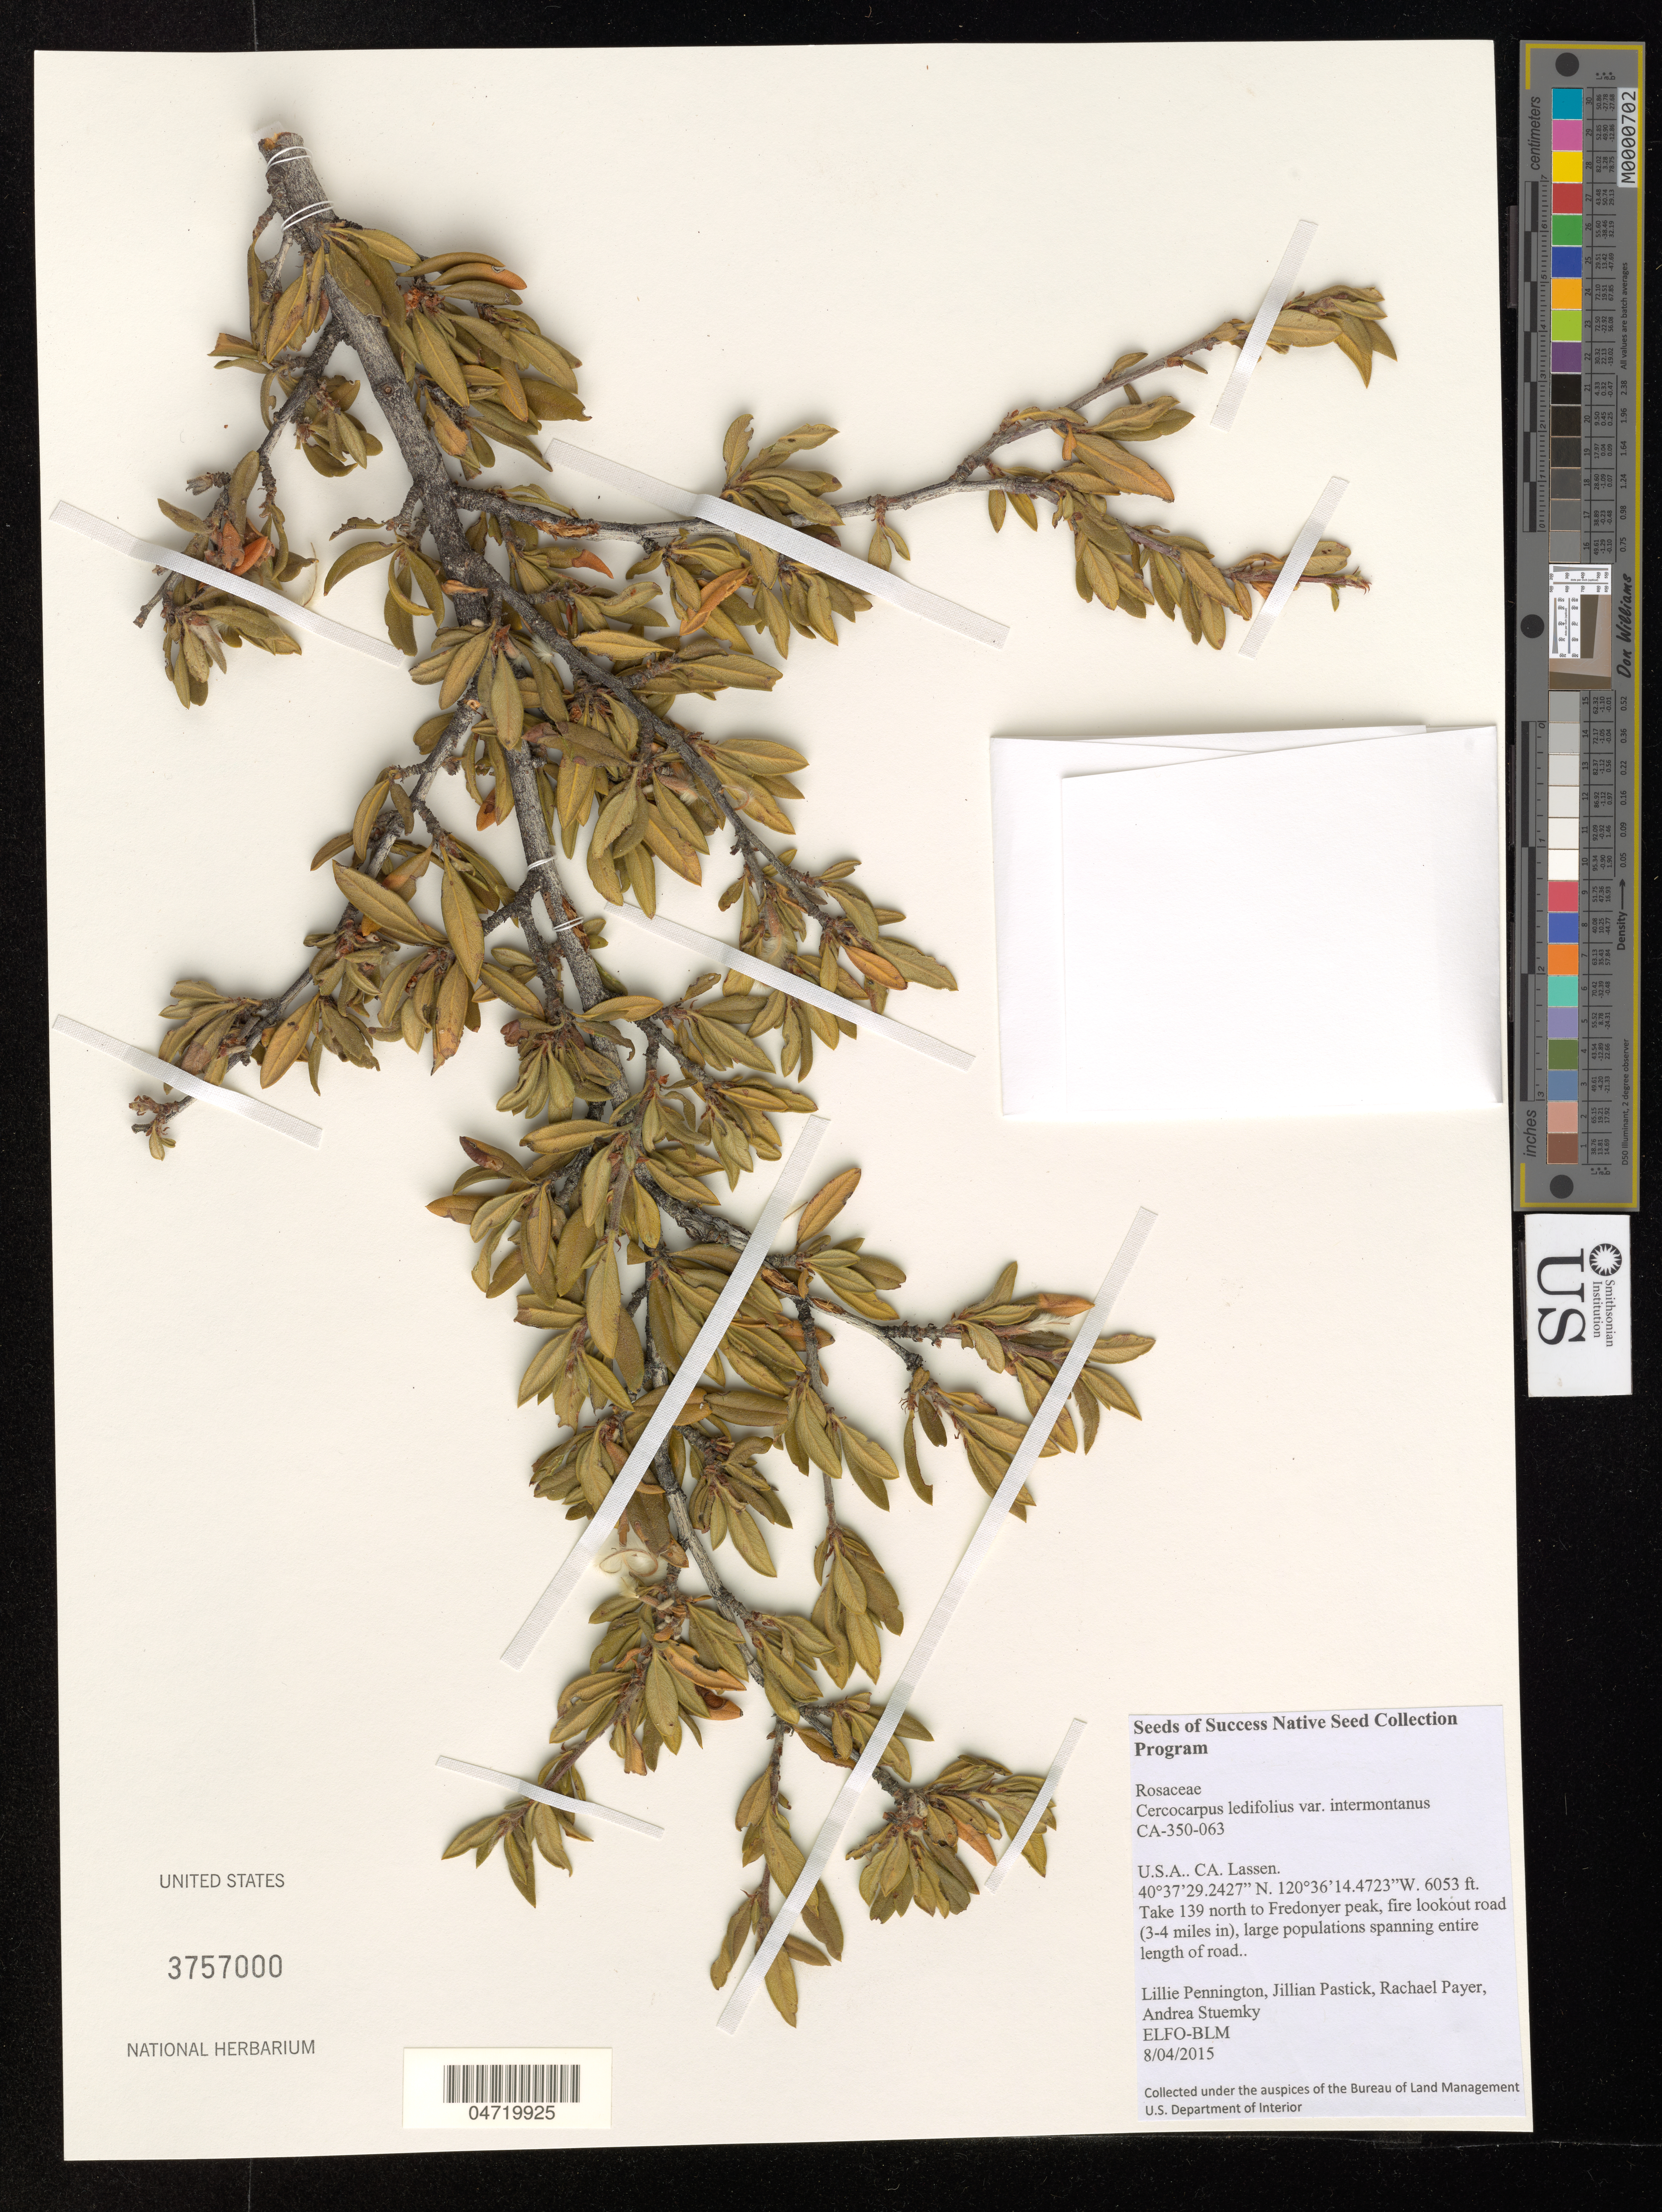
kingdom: Plantae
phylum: Tracheophyta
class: Magnoliopsida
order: Rosales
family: Rosaceae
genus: Cercocarpus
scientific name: Cercocarpus ledifolius var. intermontanus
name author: Nutt.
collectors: L. Pennington, J. Pastick, R. Payer & A. Stuemky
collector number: CA-350-063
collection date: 2015-08-04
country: United States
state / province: California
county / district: Lassen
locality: Lassen. Take 139 north to Fredonyer peak, fire lookout road (3-4 miles in), large populations spanning entire length of road.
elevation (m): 1845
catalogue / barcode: US 3757000